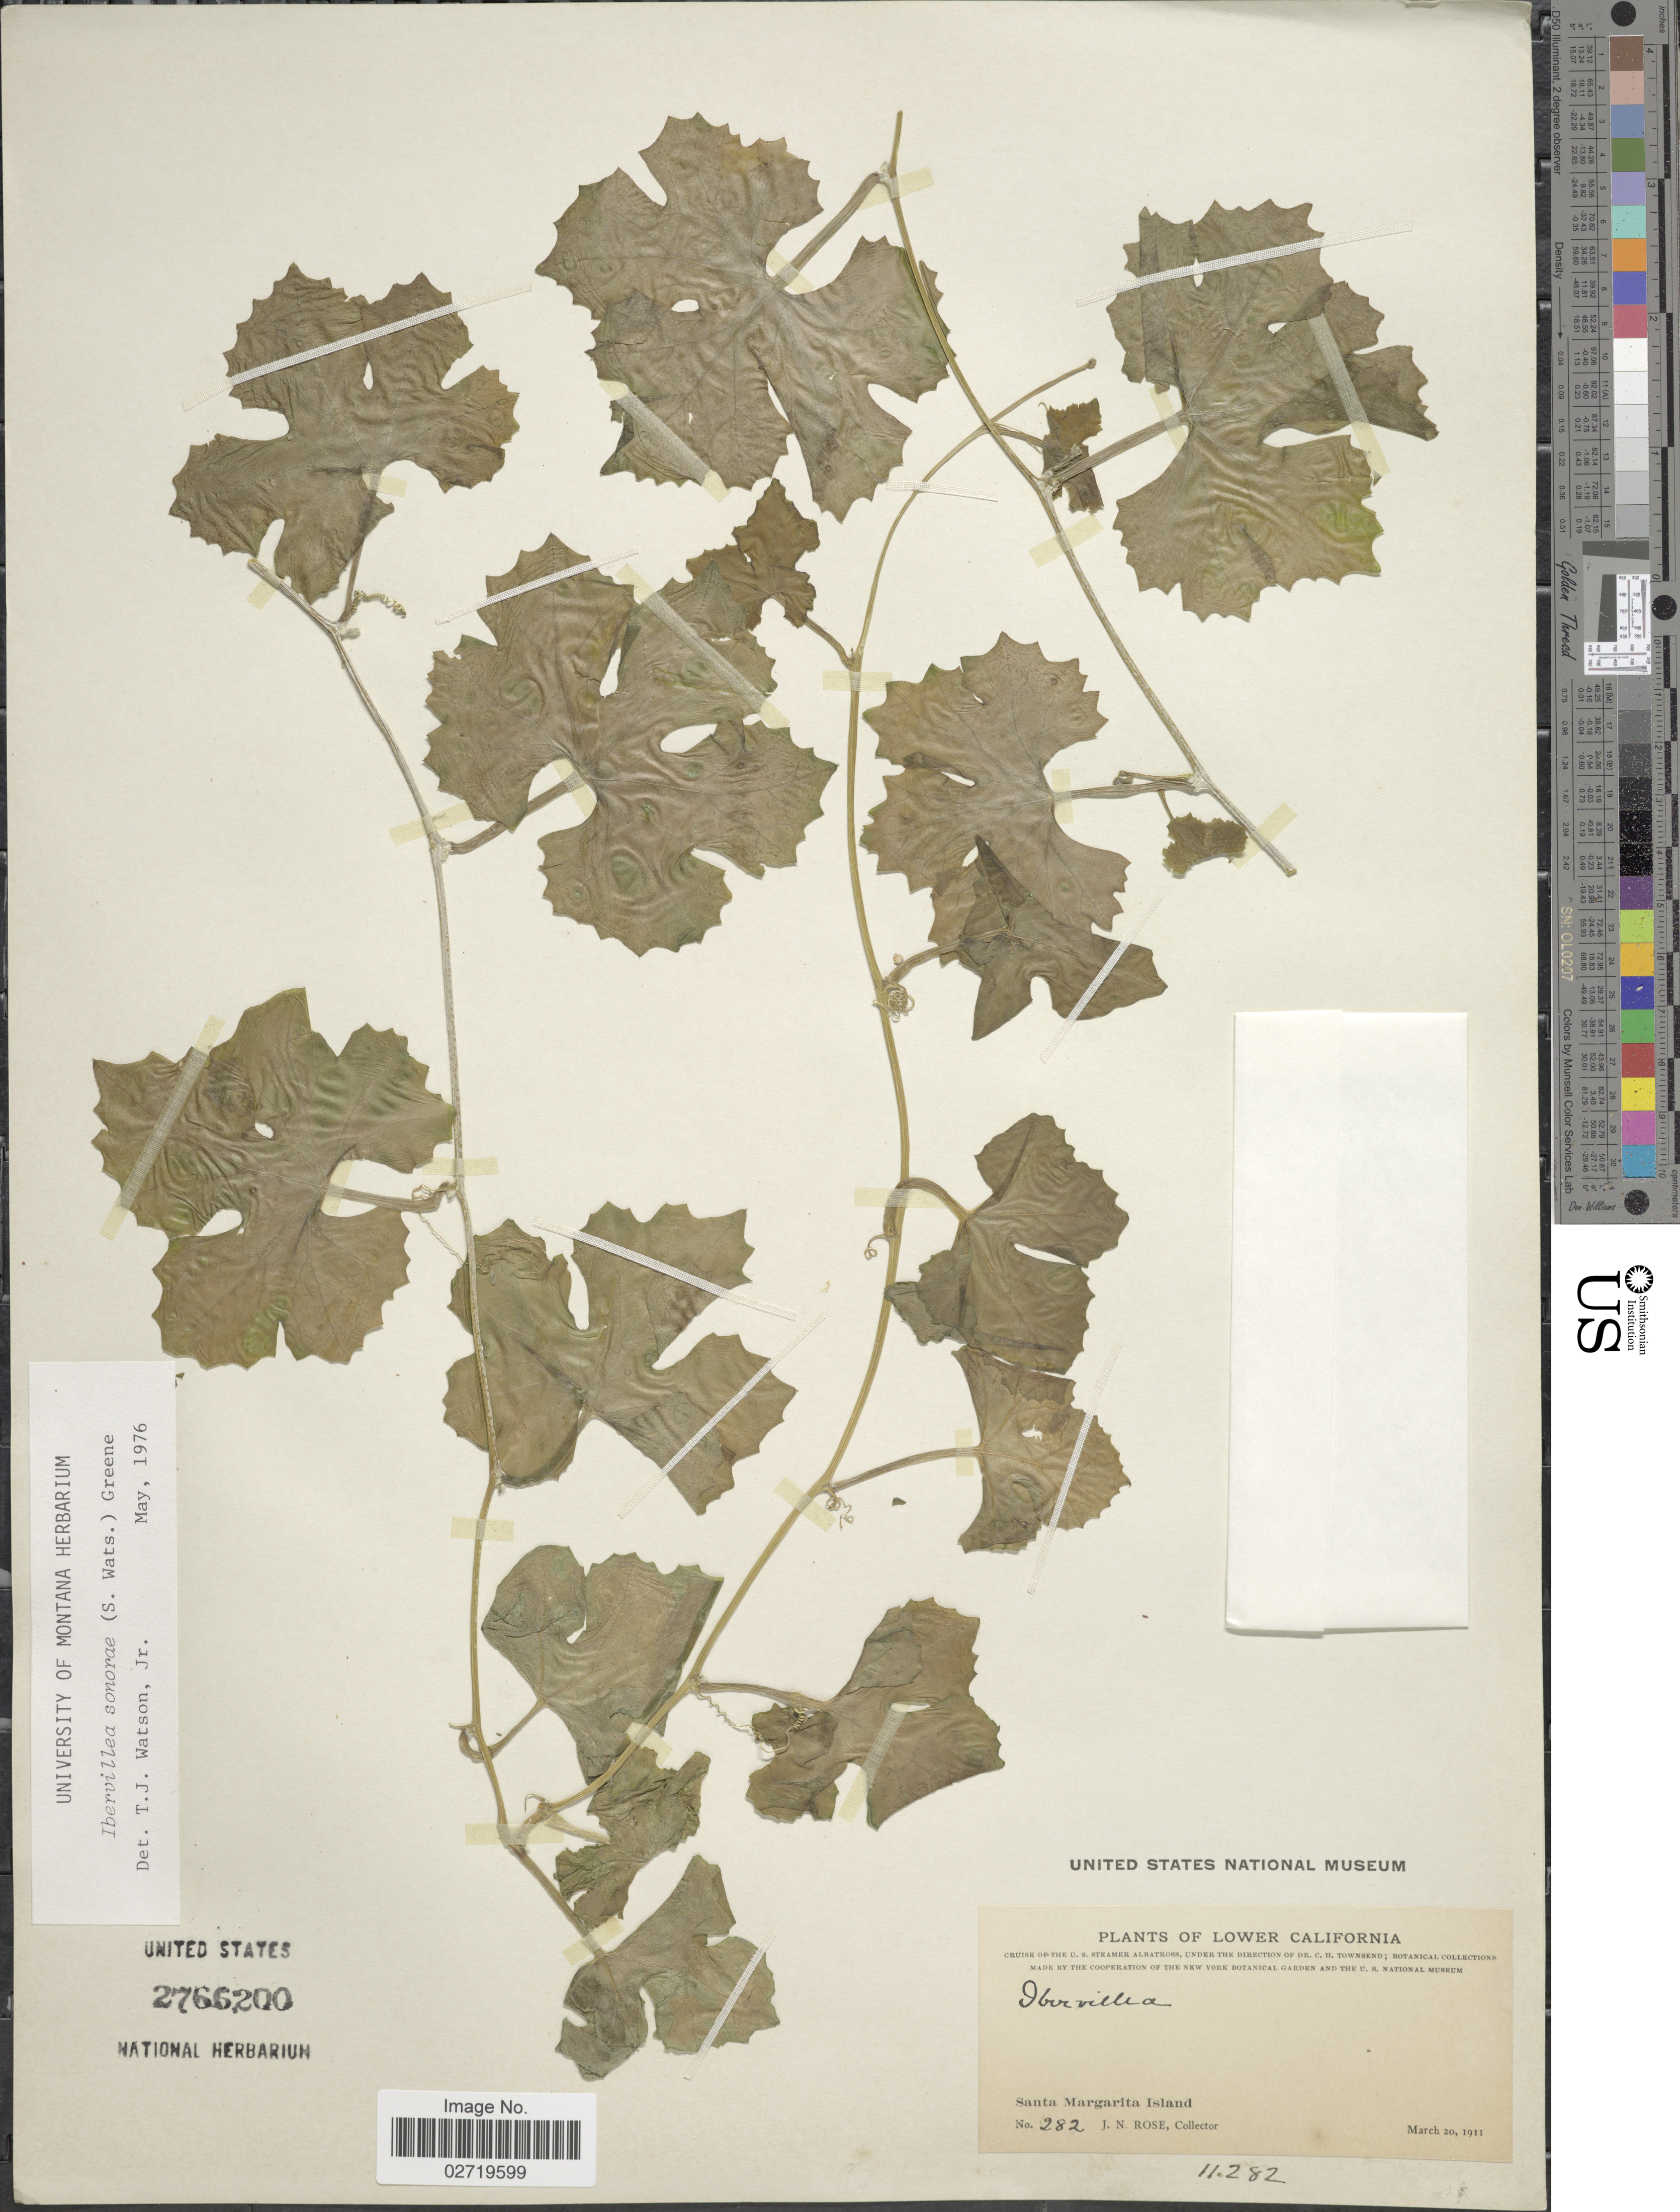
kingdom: Plantae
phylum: Tracheophyta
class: Magnoliopsida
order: Cucurbitales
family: Cucurbitaceae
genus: Ibervillea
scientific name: Ibervillea sonorae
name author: (S. Watson) Greene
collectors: J. N. Rose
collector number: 282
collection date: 1911-03-20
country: Mexico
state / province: Baja California Sur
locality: Lower California, Santa Margarita Island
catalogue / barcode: US 2766200